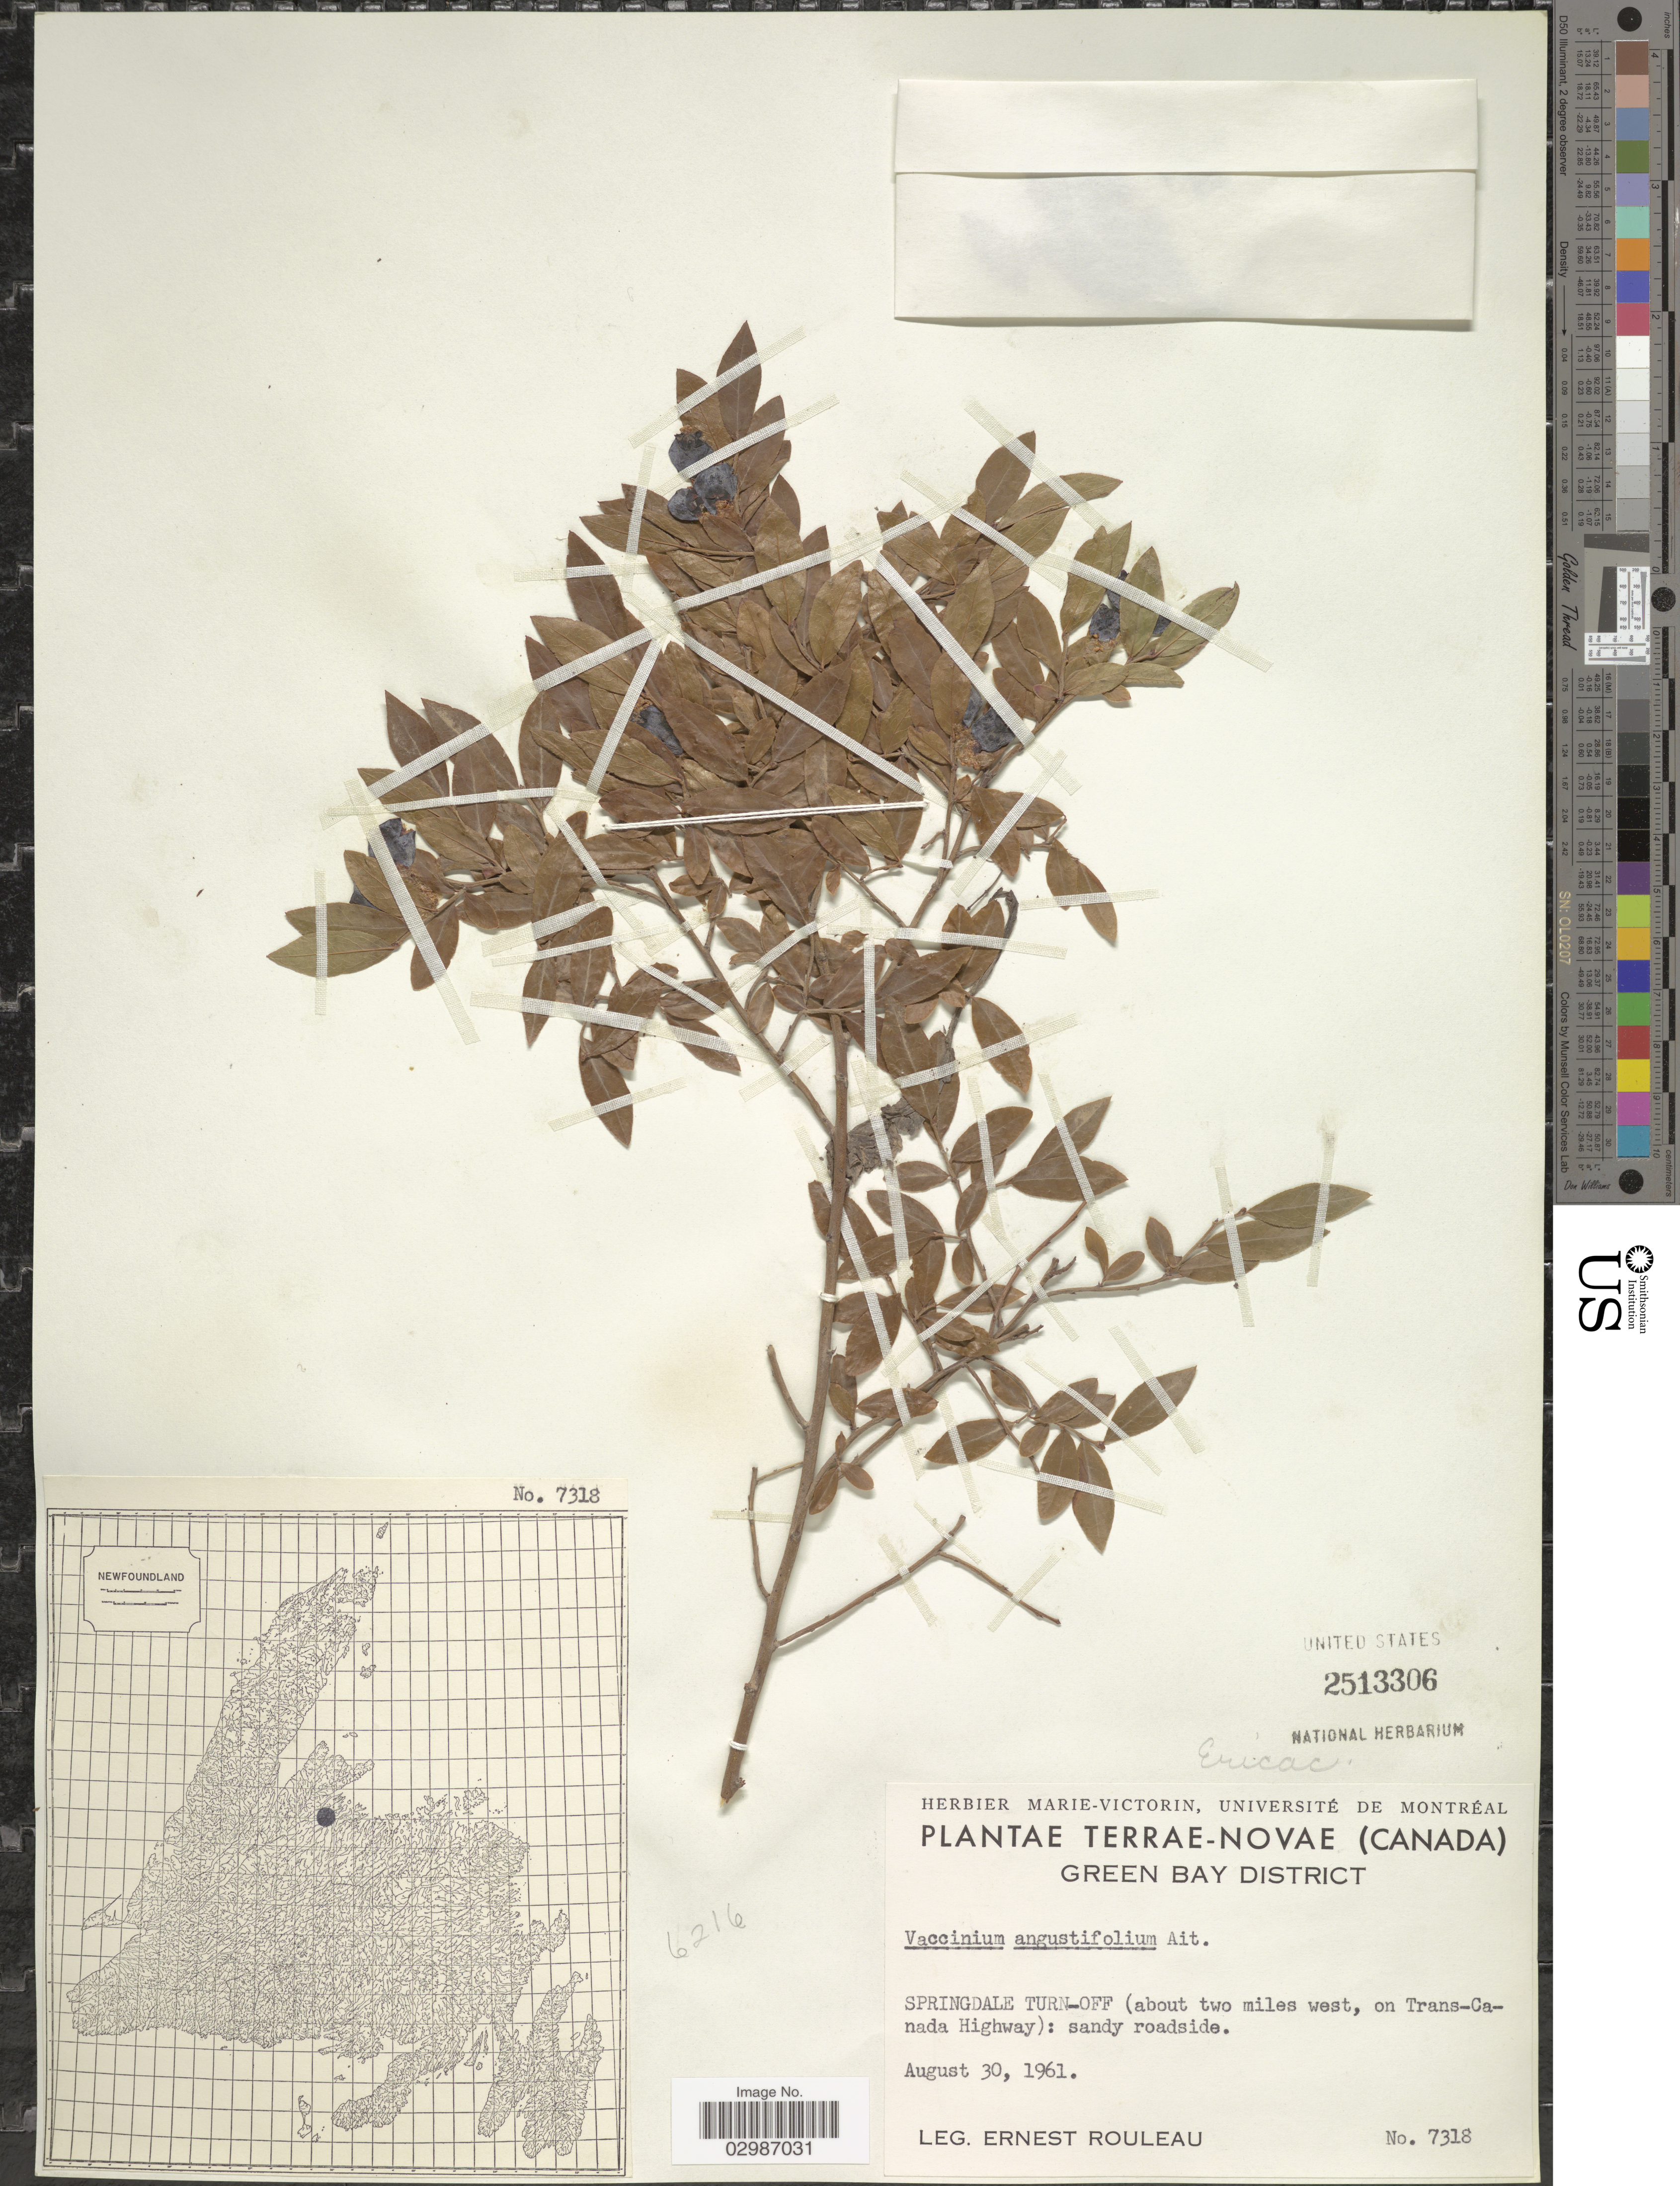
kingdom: Plantae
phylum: Tracheophyta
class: Magnoliopsida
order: Ericales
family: Ericaceae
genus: Vaccinium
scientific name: Vaccinium angustifolium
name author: Aiton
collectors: E. Rouleau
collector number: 7318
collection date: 1961-08-30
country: Canada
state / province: Newfoundland and Labrador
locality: Terrae-Novae. Green Bay District. Springdale Turn-off (about two miles west, on Trans-Canada Highway): sandy roadside.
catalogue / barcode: US 2513306